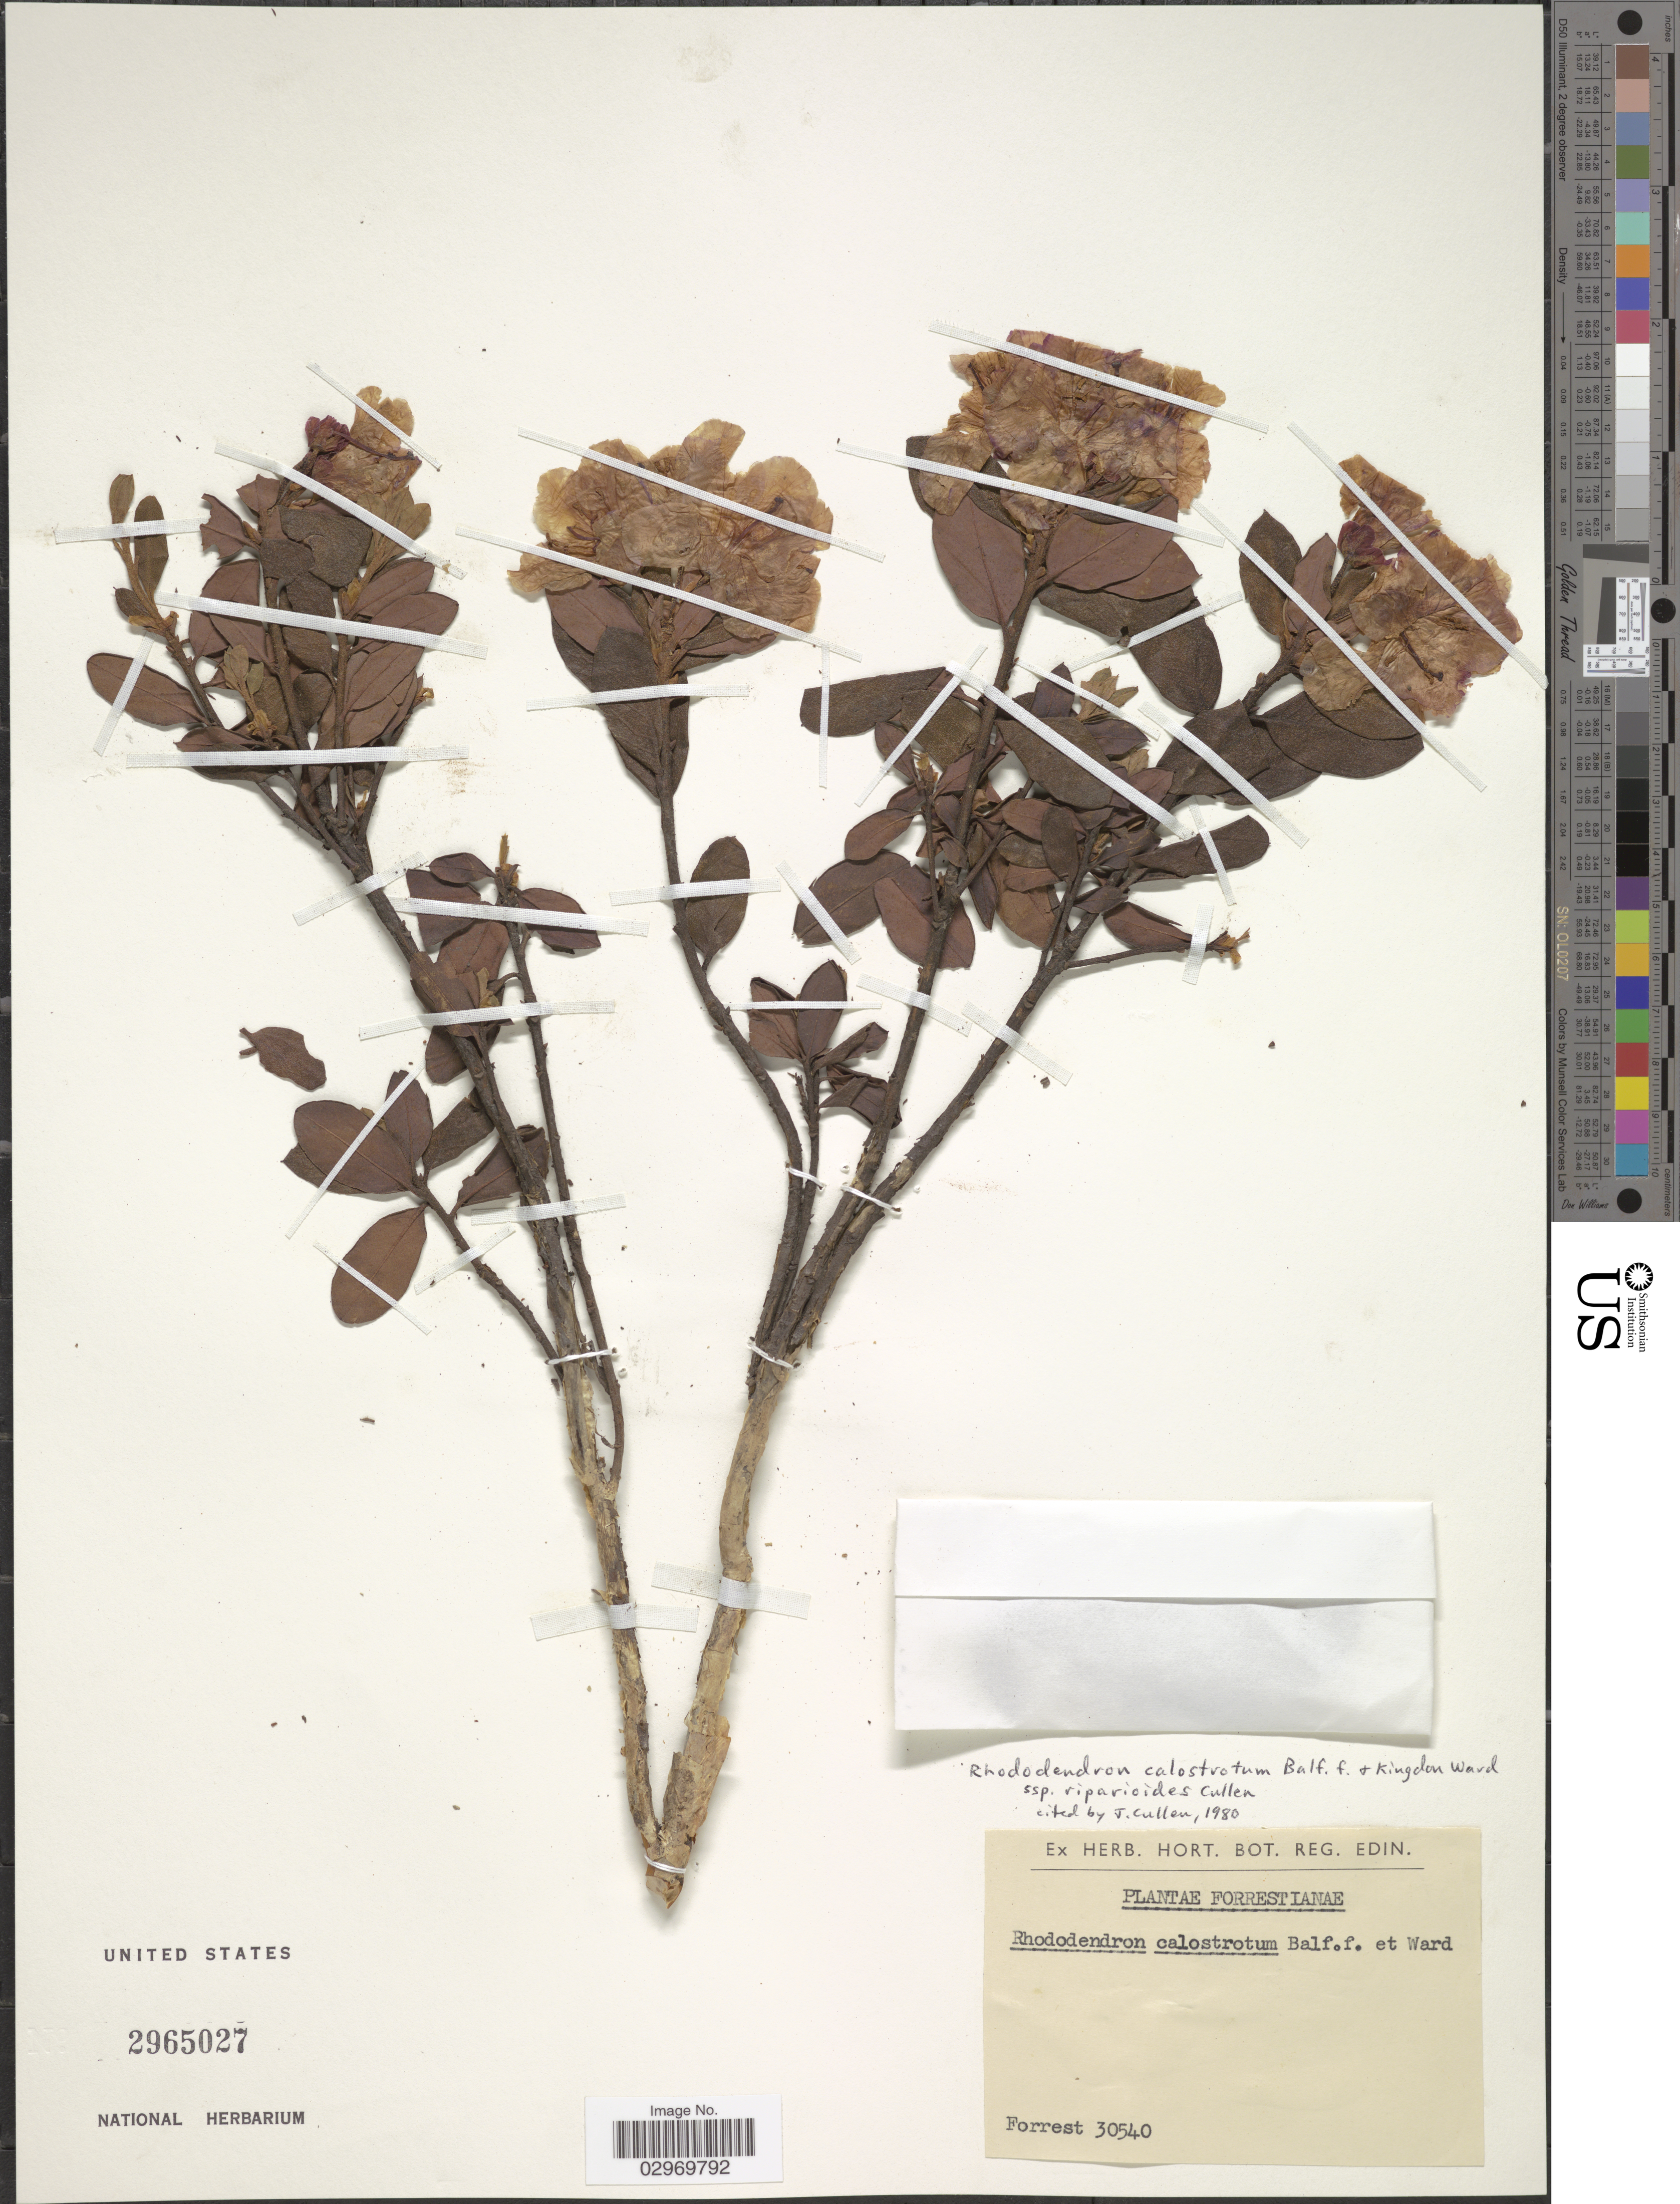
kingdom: Plantae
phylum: Tracheophyta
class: Magnoliopsida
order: Ericales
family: Ericaceae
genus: Rhododendron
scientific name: Rhododendron calostrotum subsp. riparioides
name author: Cullen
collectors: -. Forrest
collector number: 30540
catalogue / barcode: US 2965027